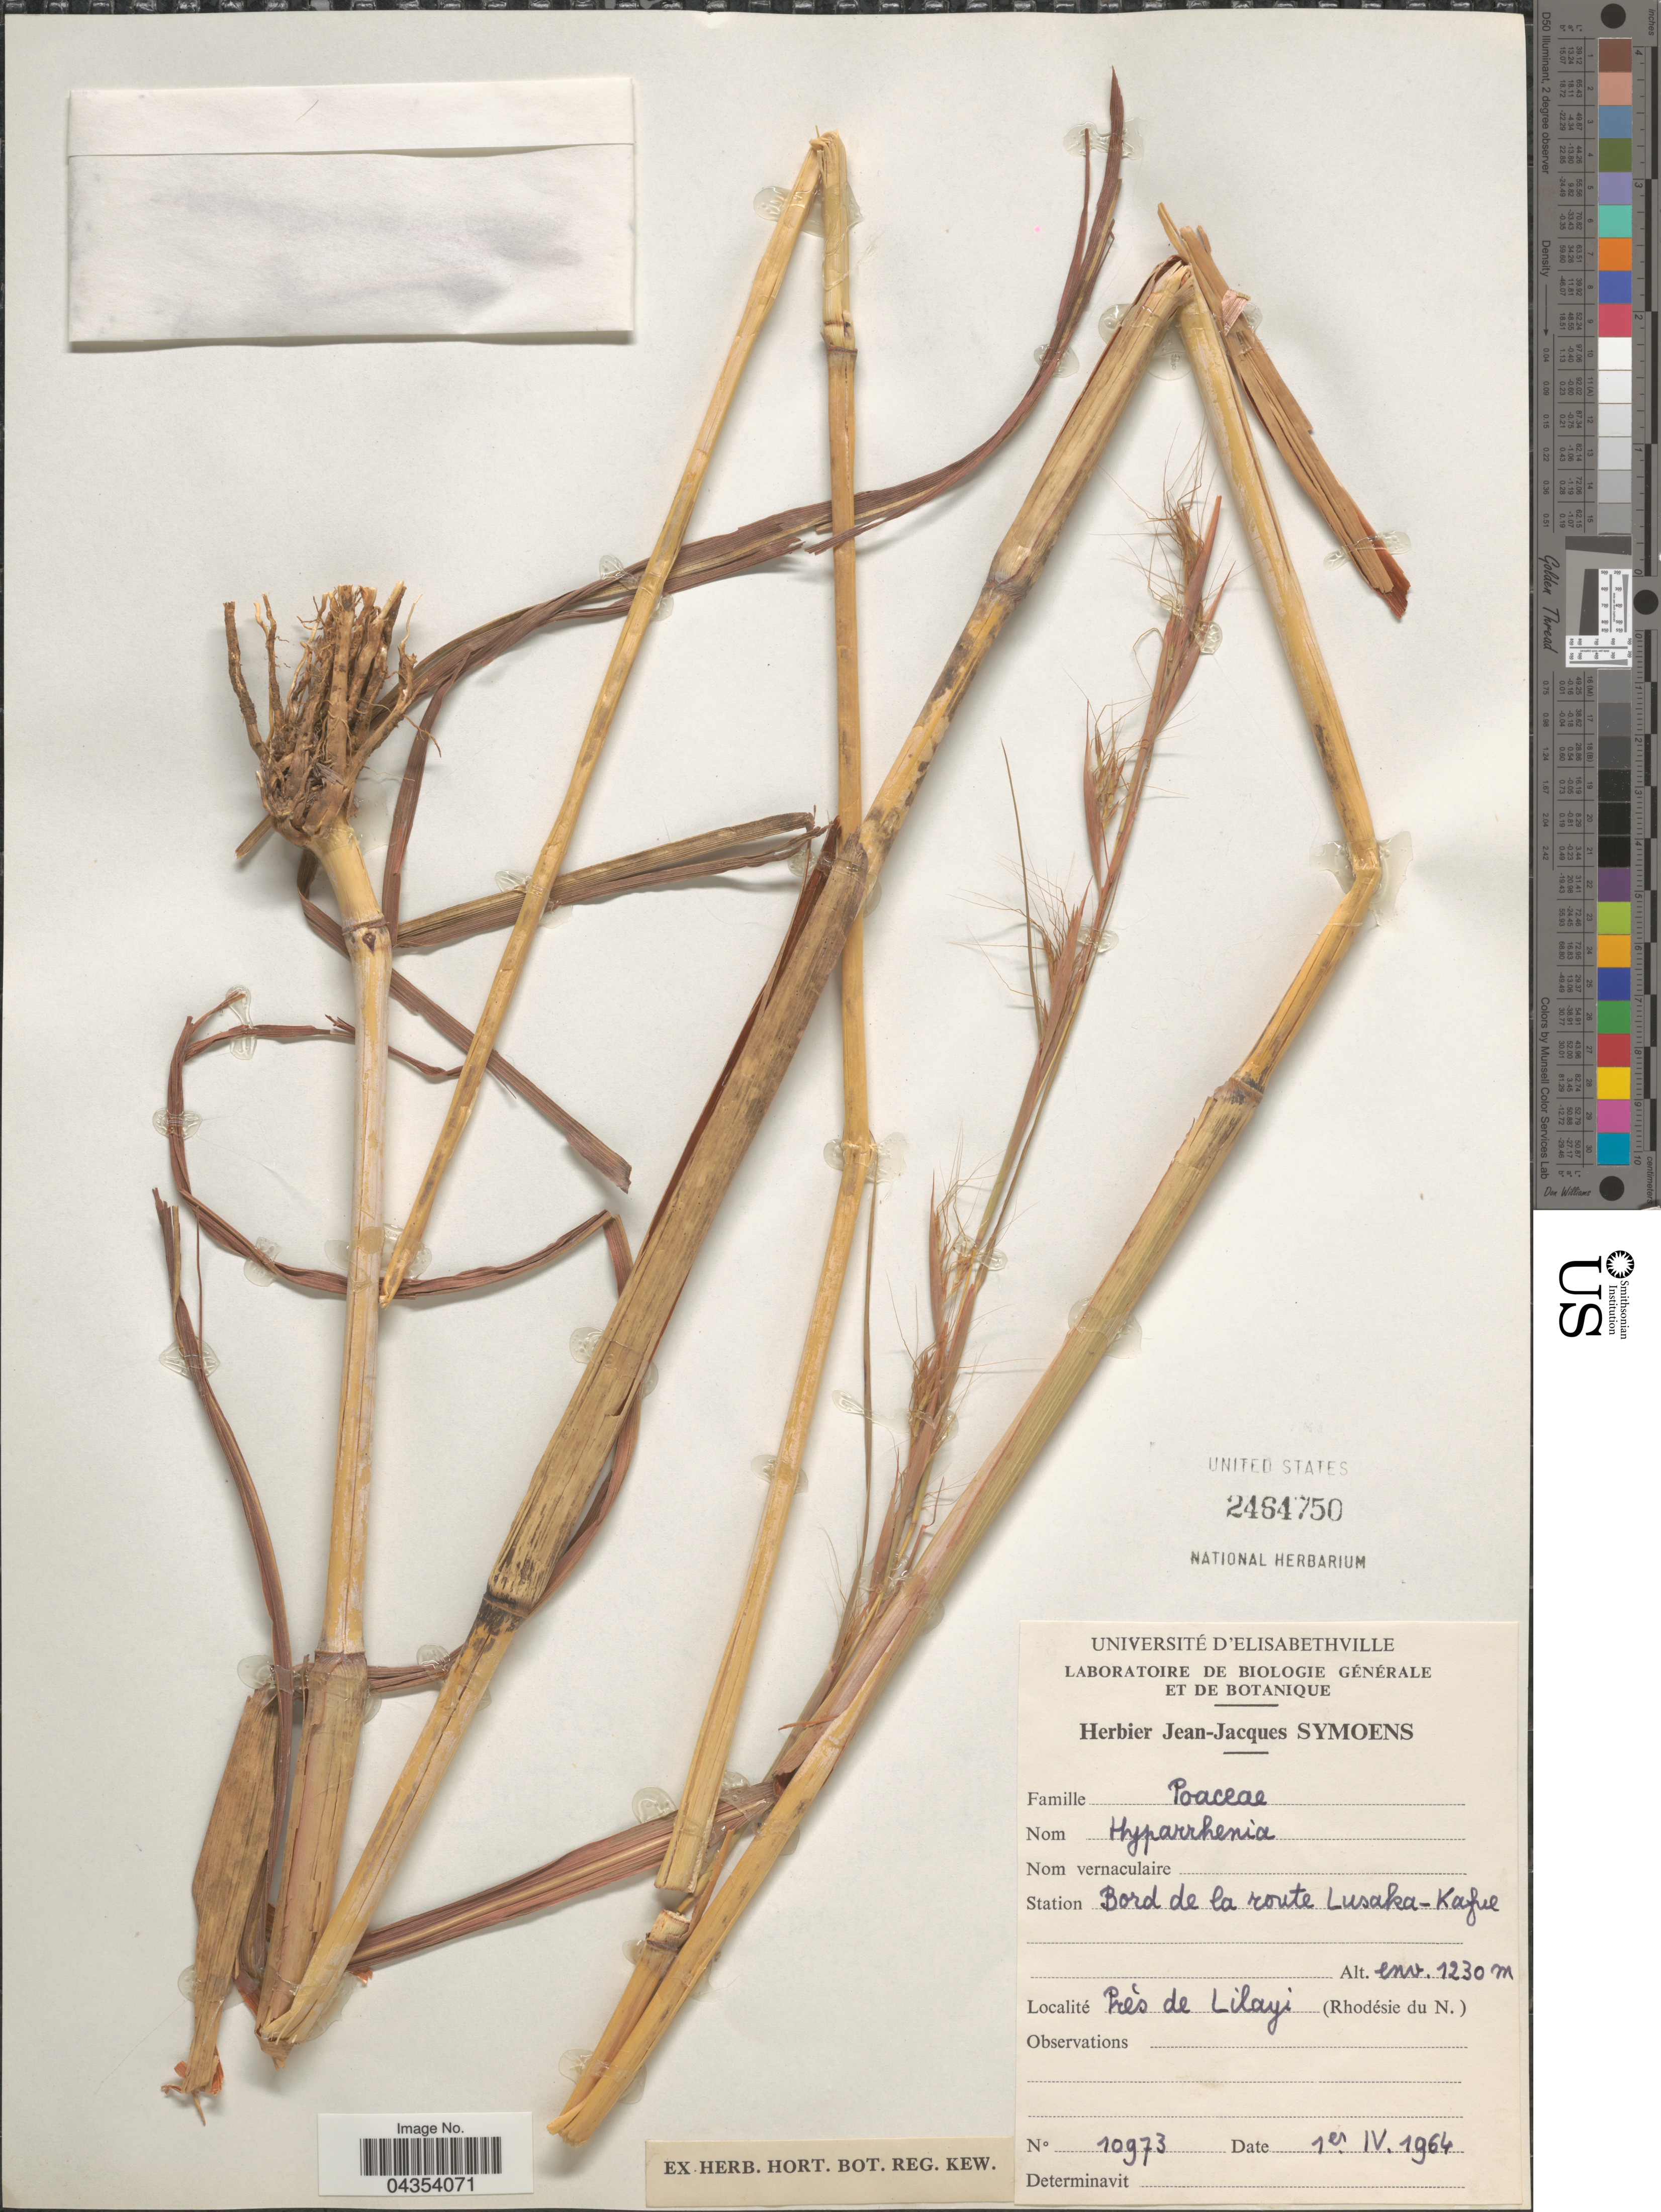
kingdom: Plantae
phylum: Tracheophyta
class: Liliopsida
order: Poales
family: Poaceae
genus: Hyparrhenia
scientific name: Hyparrhenia sp.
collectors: ex herb. Jean-Jacques Symoens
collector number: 10973.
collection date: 1964-04-01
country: Zambia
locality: Station Bord de la route Lusaka - Kafue. Près de Lilayi (Rhodésie du N.).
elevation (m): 1230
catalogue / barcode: US 2464750